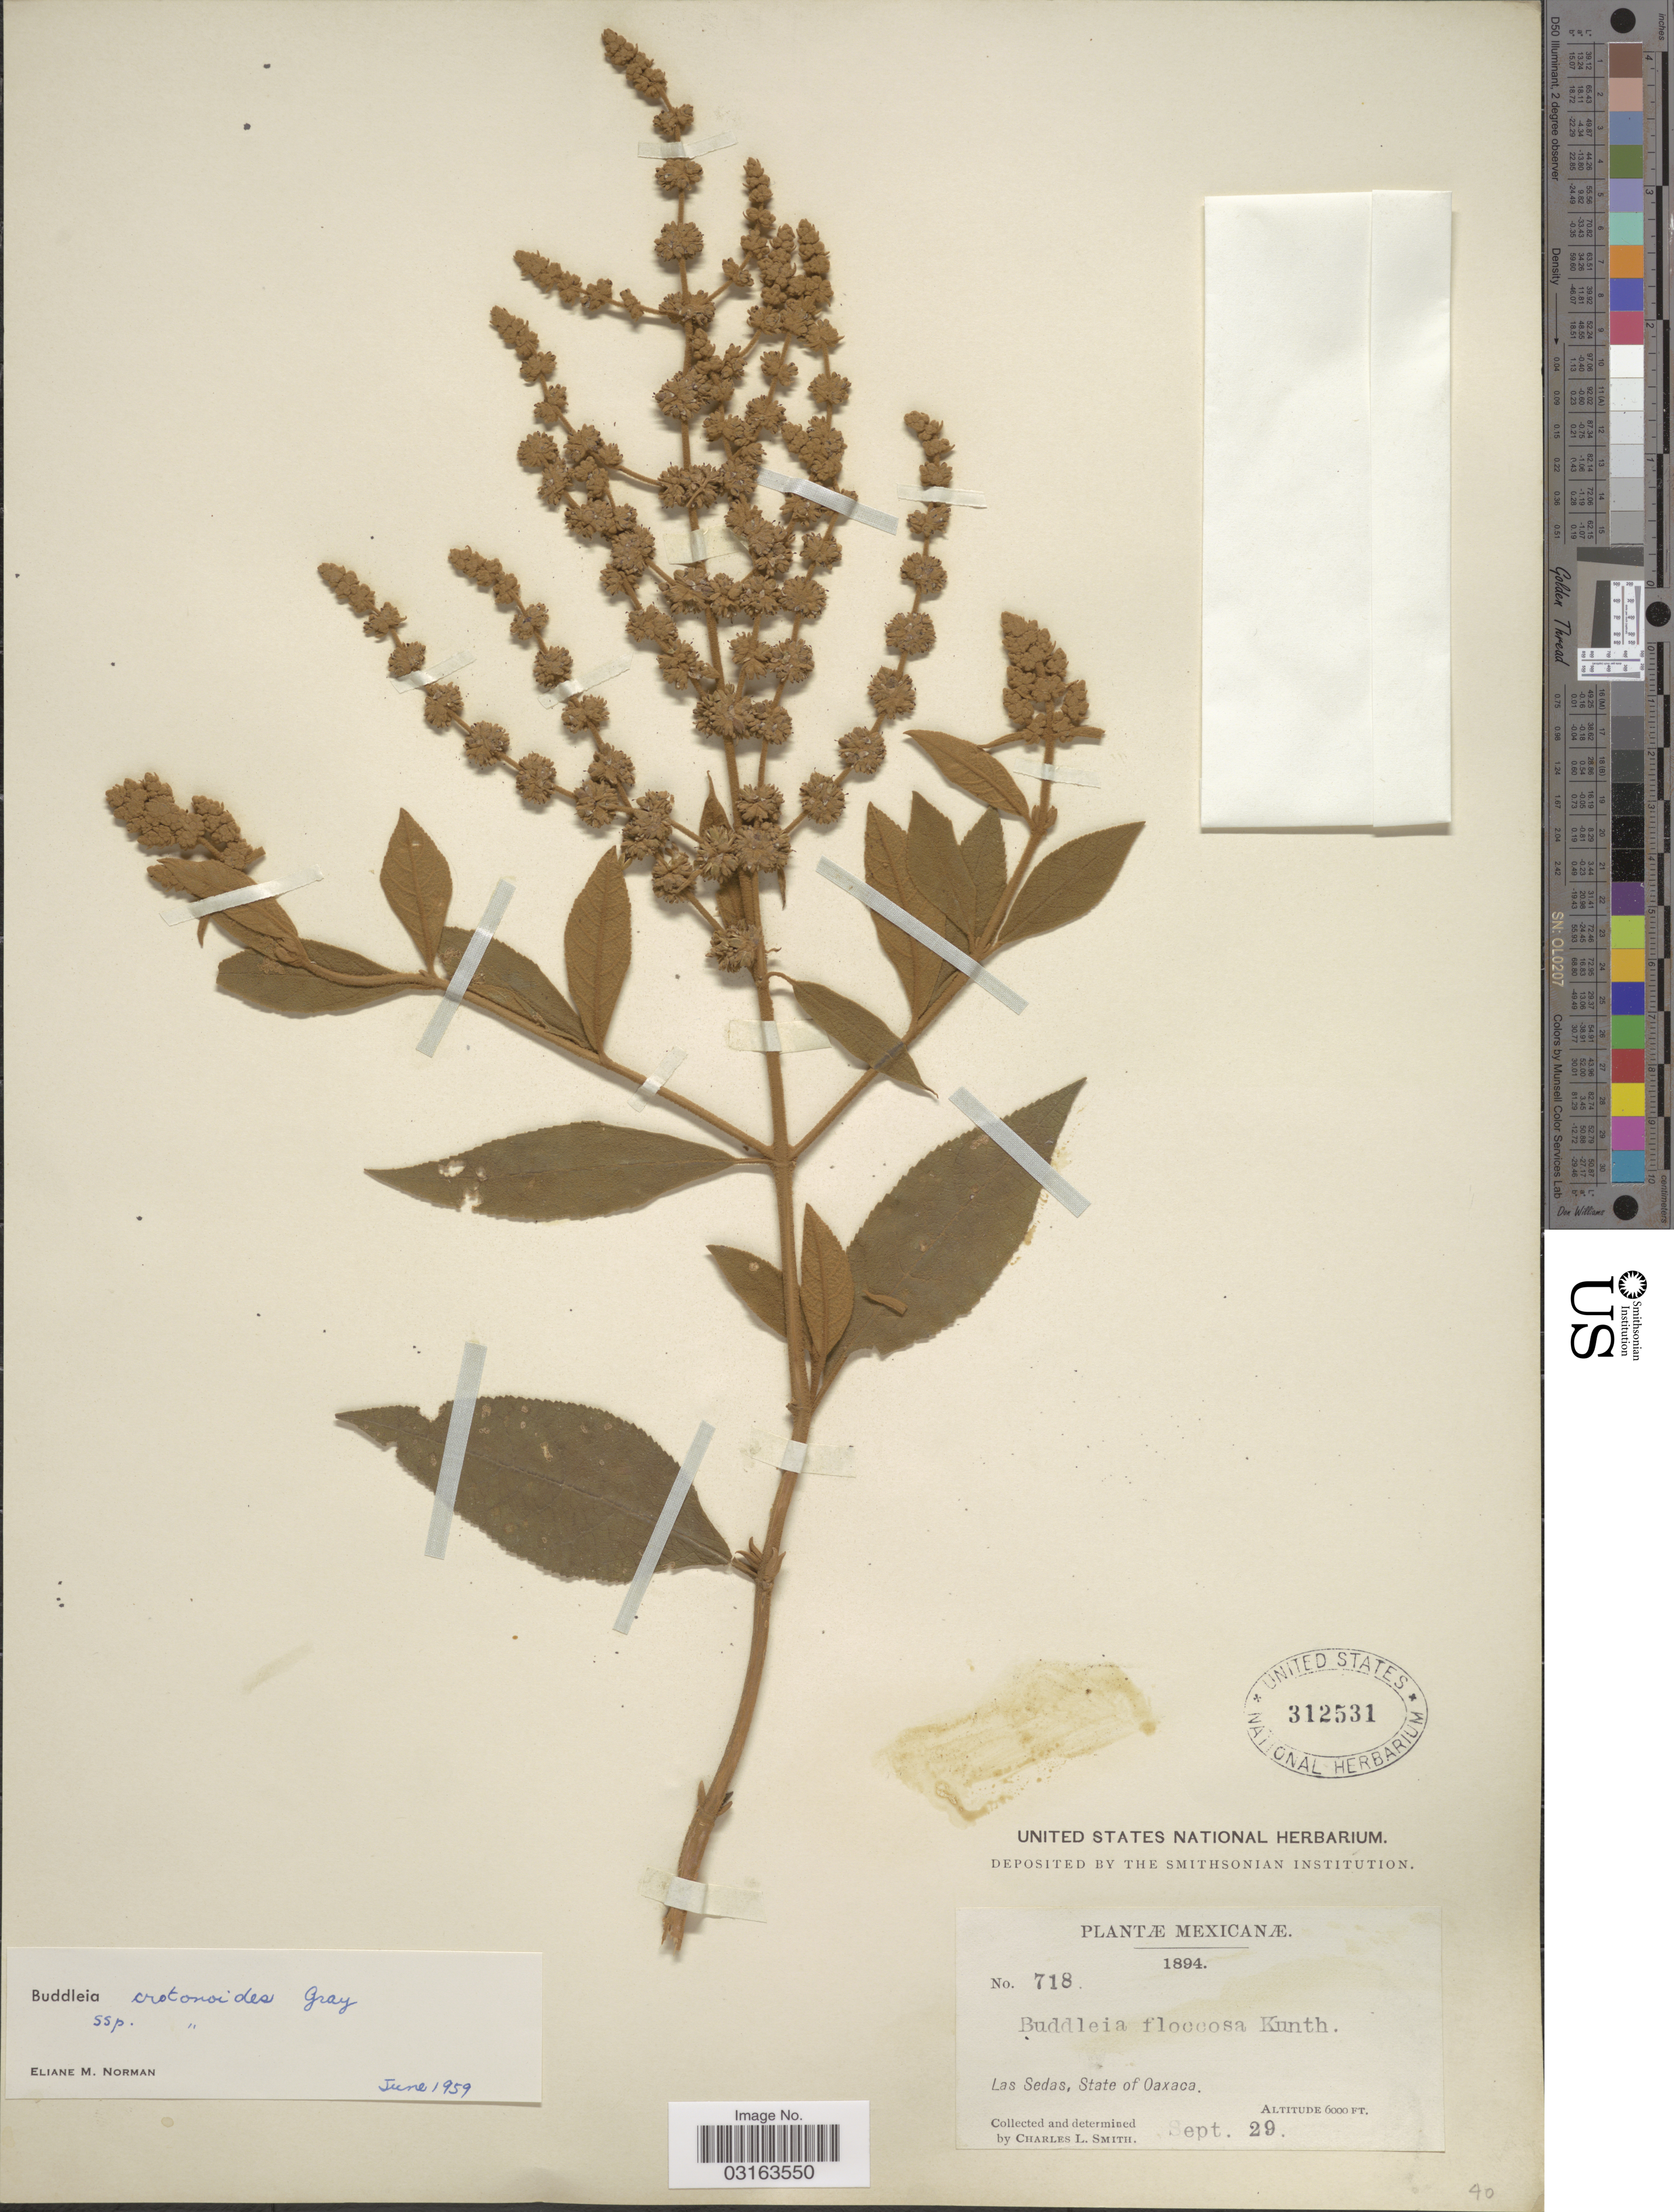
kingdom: Plantae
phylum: Tracheophyta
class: Magnoliopsida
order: Lamiales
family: Scrophulariaceae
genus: Buddleja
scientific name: Buddleja crotonoides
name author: A. Gray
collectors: C. L. Smith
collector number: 718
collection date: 1894-09-29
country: Mexico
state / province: Oaxaca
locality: Las Sedas.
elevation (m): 1829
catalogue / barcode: US 312531